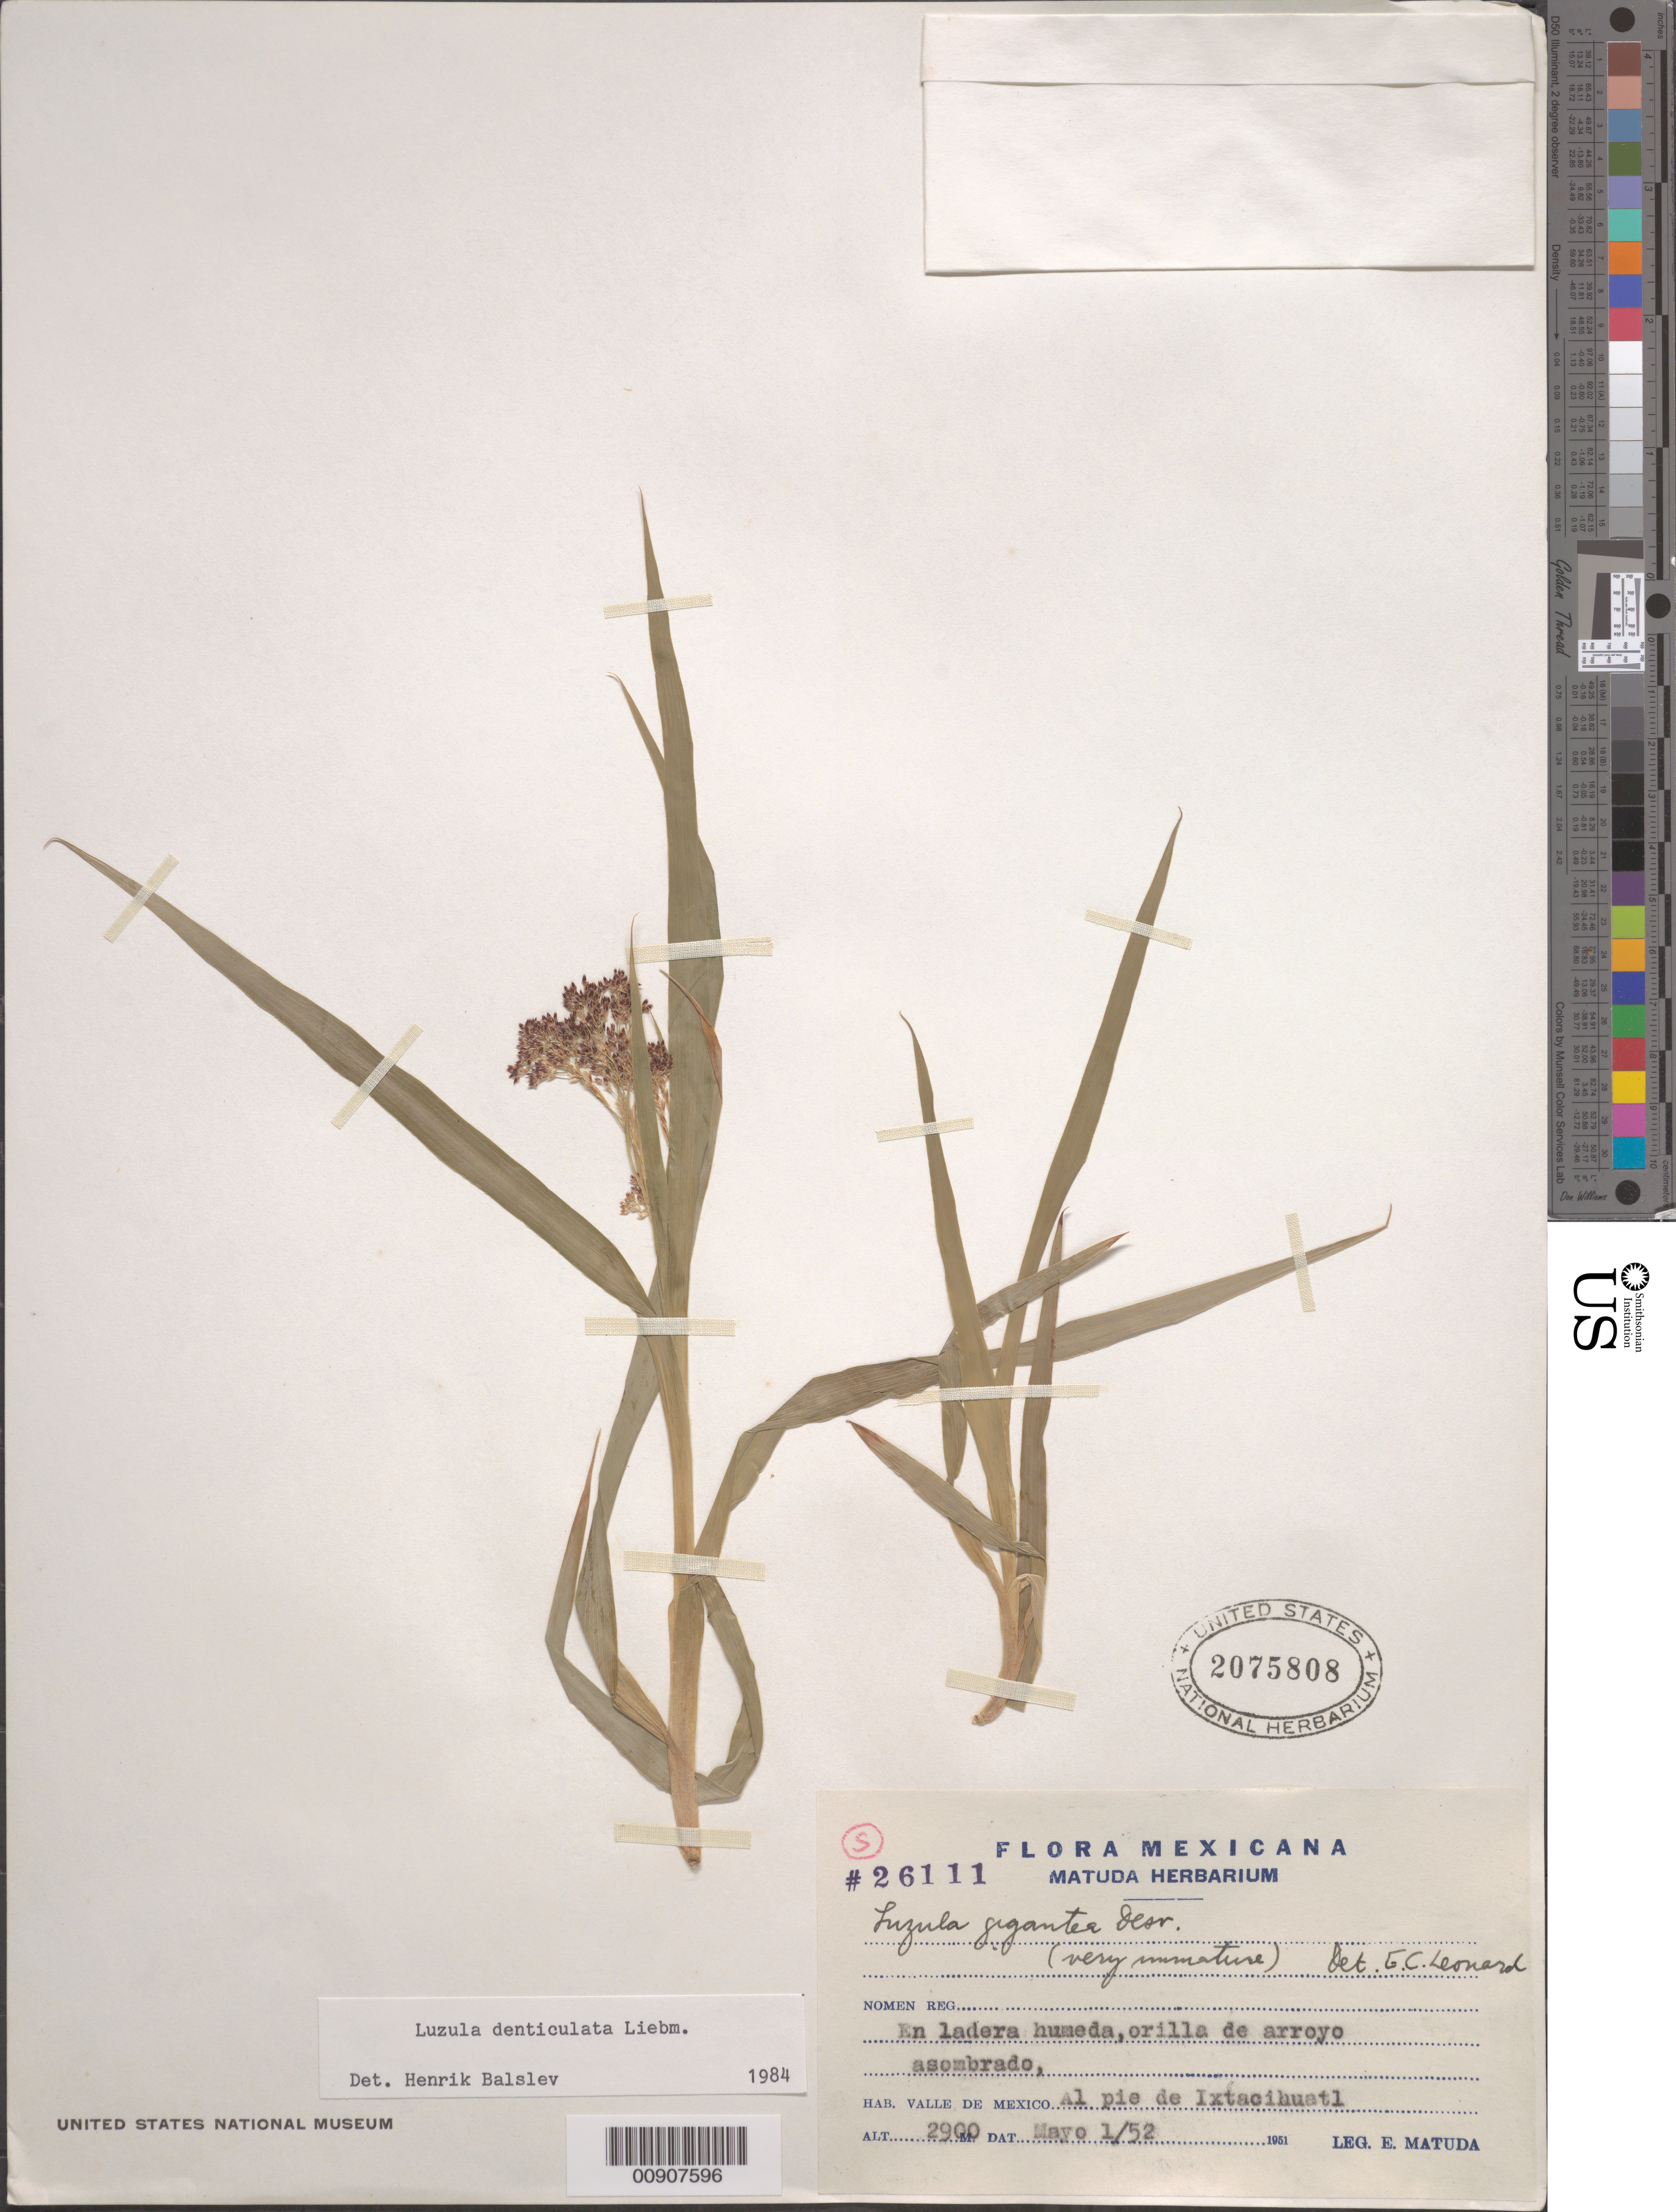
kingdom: Plantae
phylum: Tracheophyta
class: Liliopsida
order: Poales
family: Juncaceae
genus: Luzula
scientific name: Luzula denticulata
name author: Liebm.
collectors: E. Matuda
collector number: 26111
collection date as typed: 01 May 1952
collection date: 1952-05-01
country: Mexico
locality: Valle de México: al pie de Ixtaccihuatl.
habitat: En ladera húmeda, orilla de arroyo asombrado.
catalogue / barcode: US 2075808